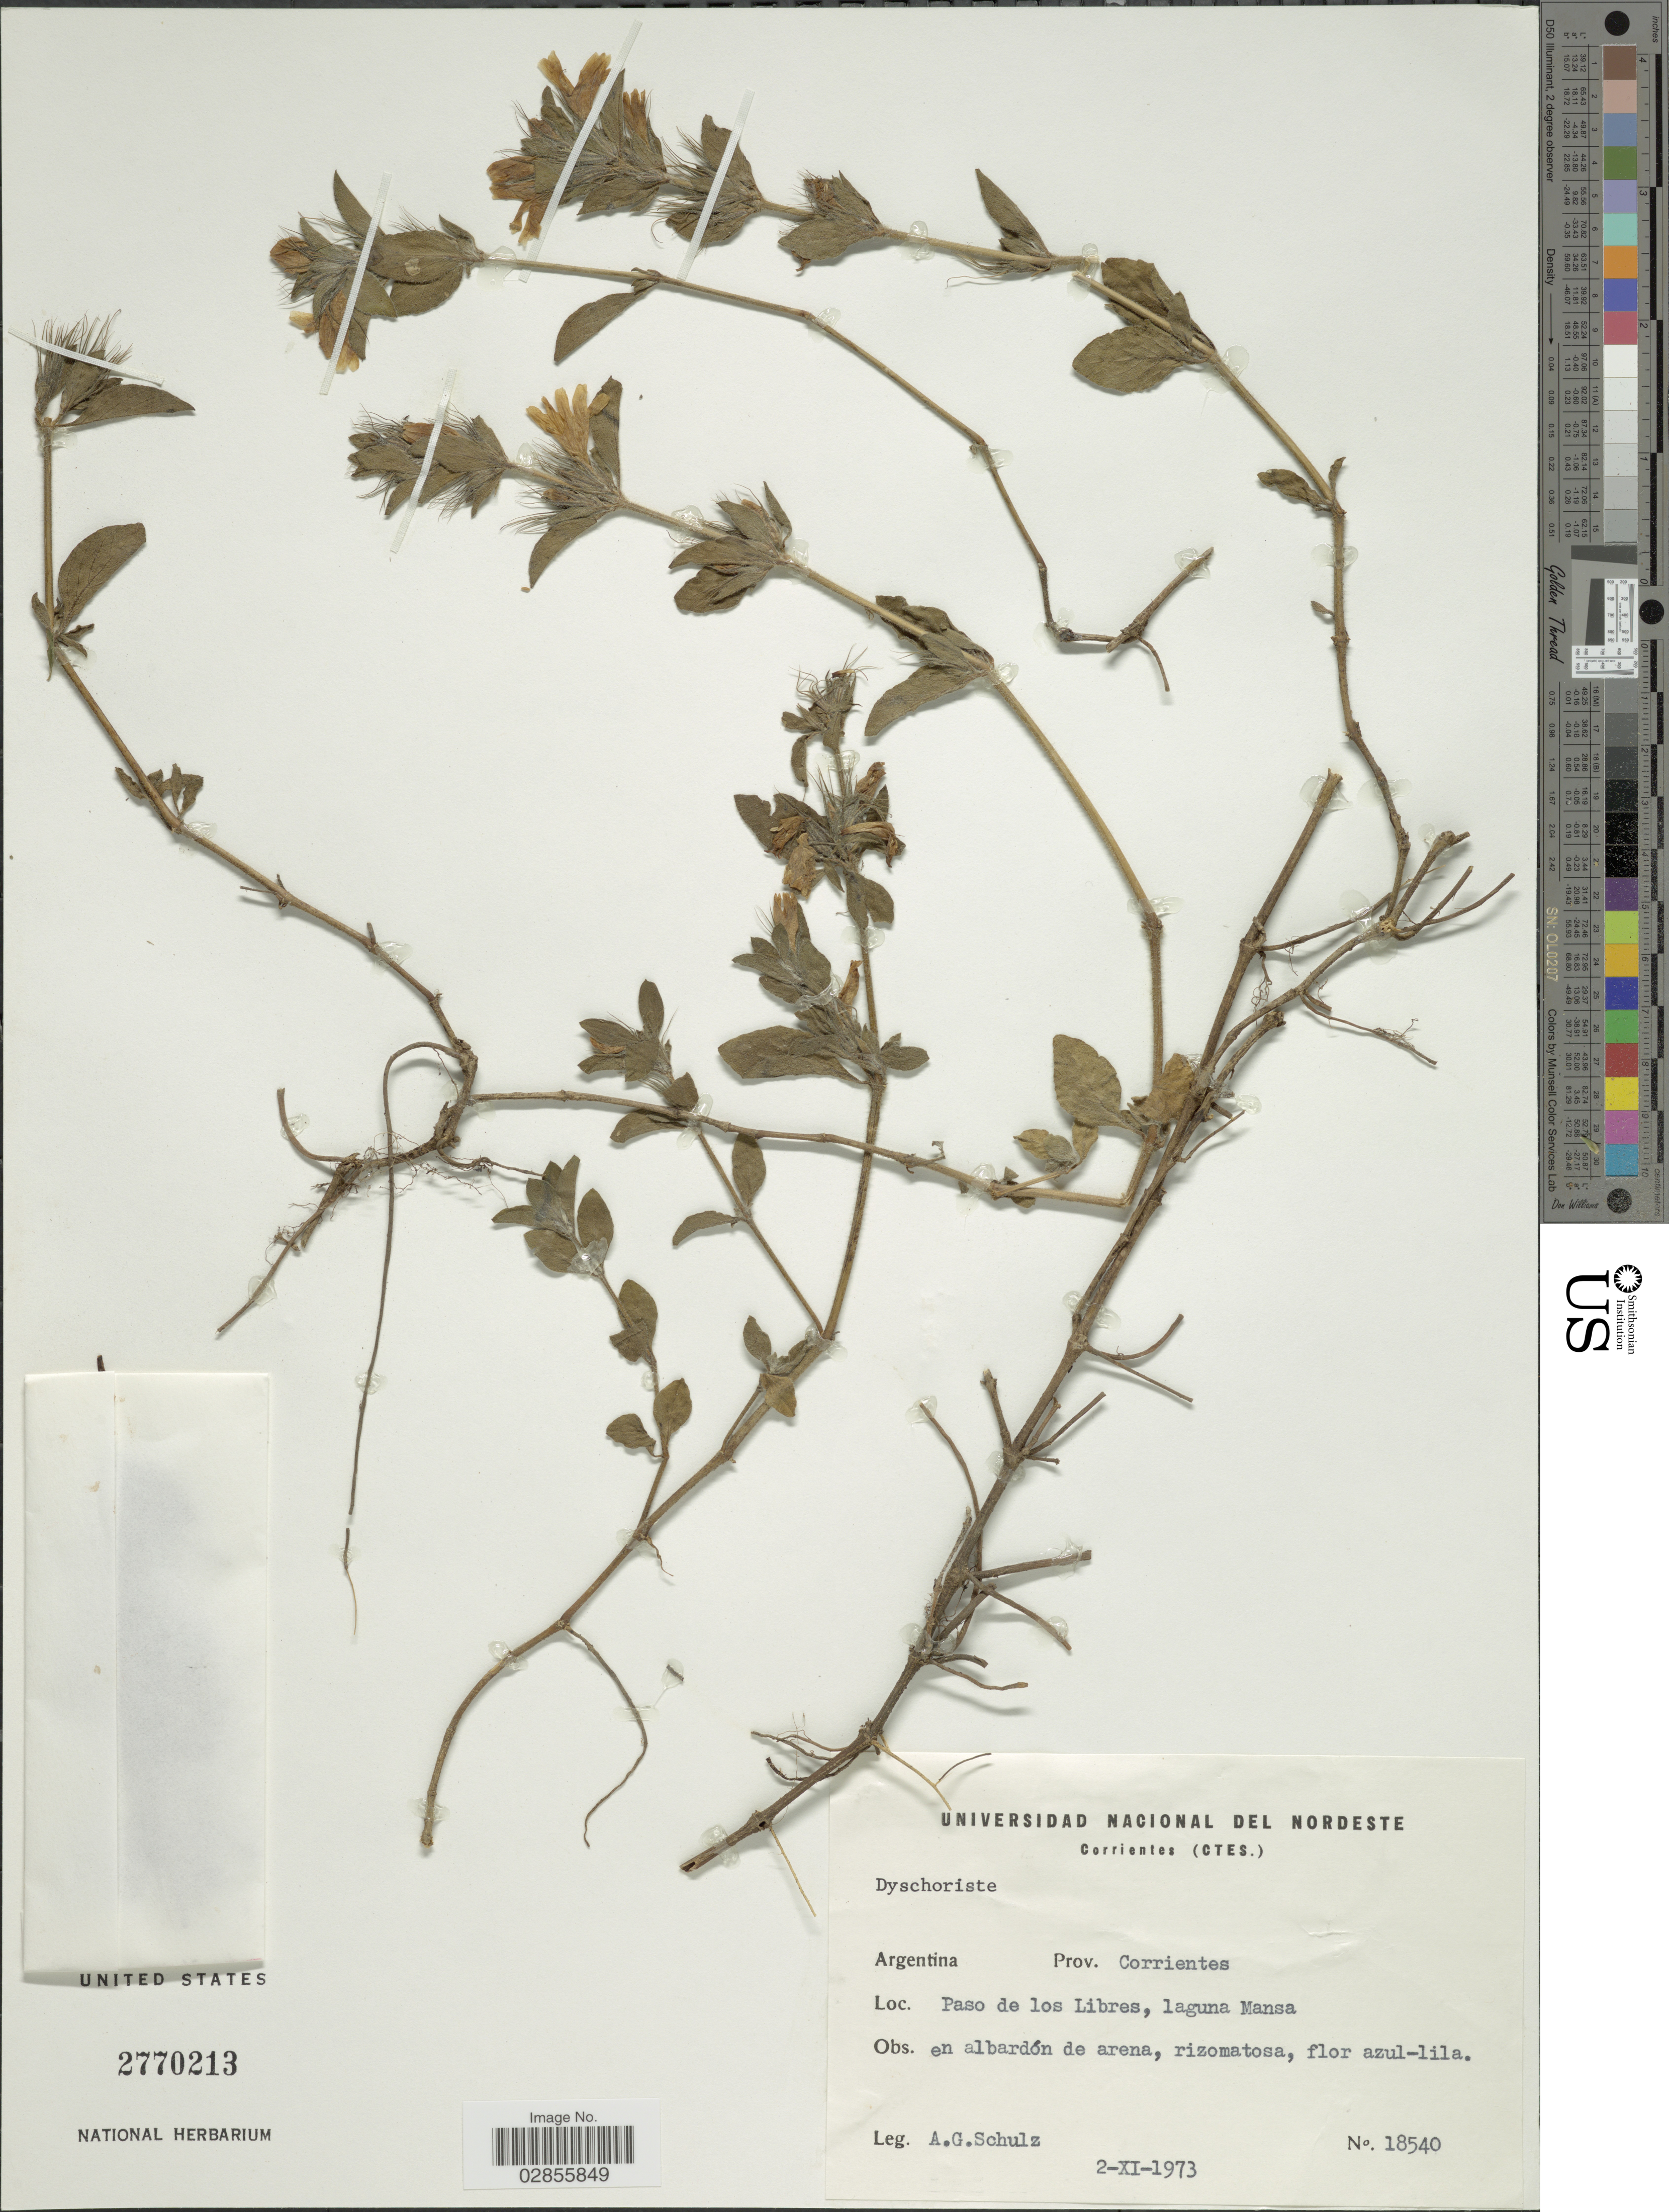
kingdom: Plantae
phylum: Tracheophyta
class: Magnoliopsida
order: Lamiales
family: Acanthaceae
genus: Dyschoriste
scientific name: Dyschoriste sp.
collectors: A. G. Schulz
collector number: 18540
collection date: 1973-11-02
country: Argentina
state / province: Corrientes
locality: Paso de los Libres, laguna Mansa.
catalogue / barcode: US 2770213